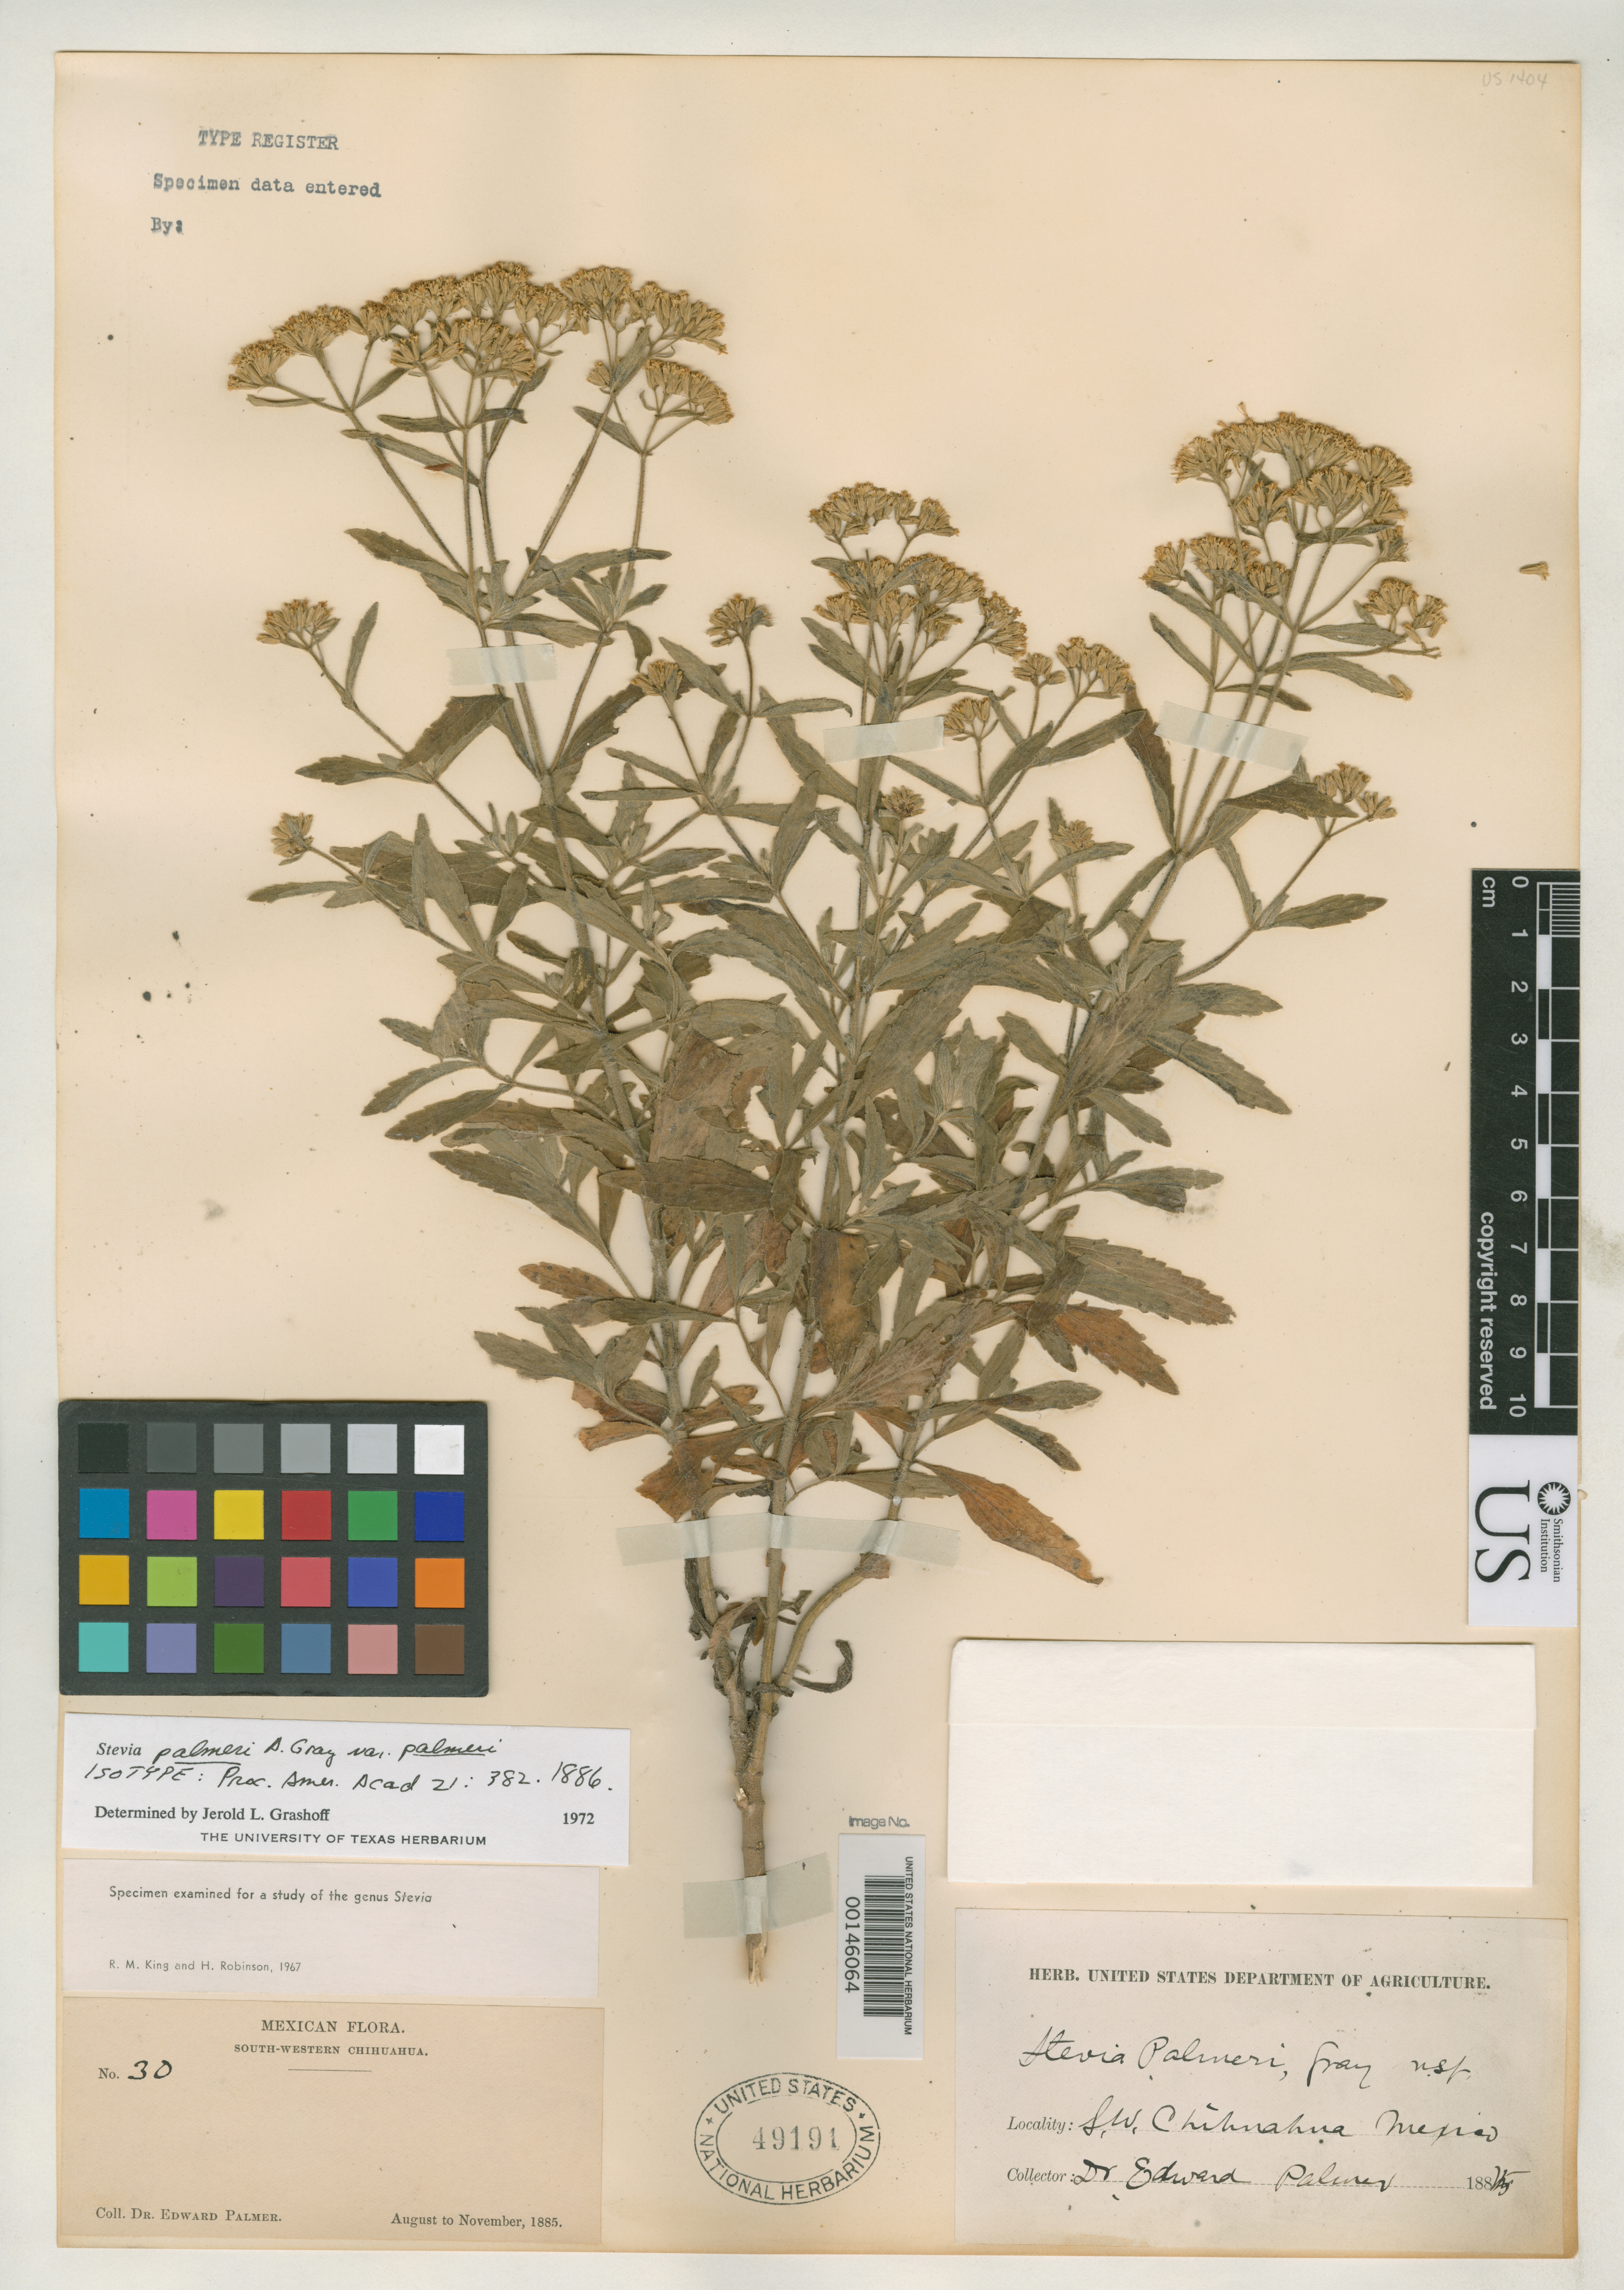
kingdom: Plantae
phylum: Tracheophyta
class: Magnoliopsida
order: Asterales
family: Asteraceae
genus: Stevia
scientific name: Stevia palmeri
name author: A. Gray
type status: Isotype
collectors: E. Palmer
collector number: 30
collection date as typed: Aug 1885 to -- Nov 1885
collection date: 1885-08/1885-11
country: Mexico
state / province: Chihuahua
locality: S of Batopilas near San Jose.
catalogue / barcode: US 49191